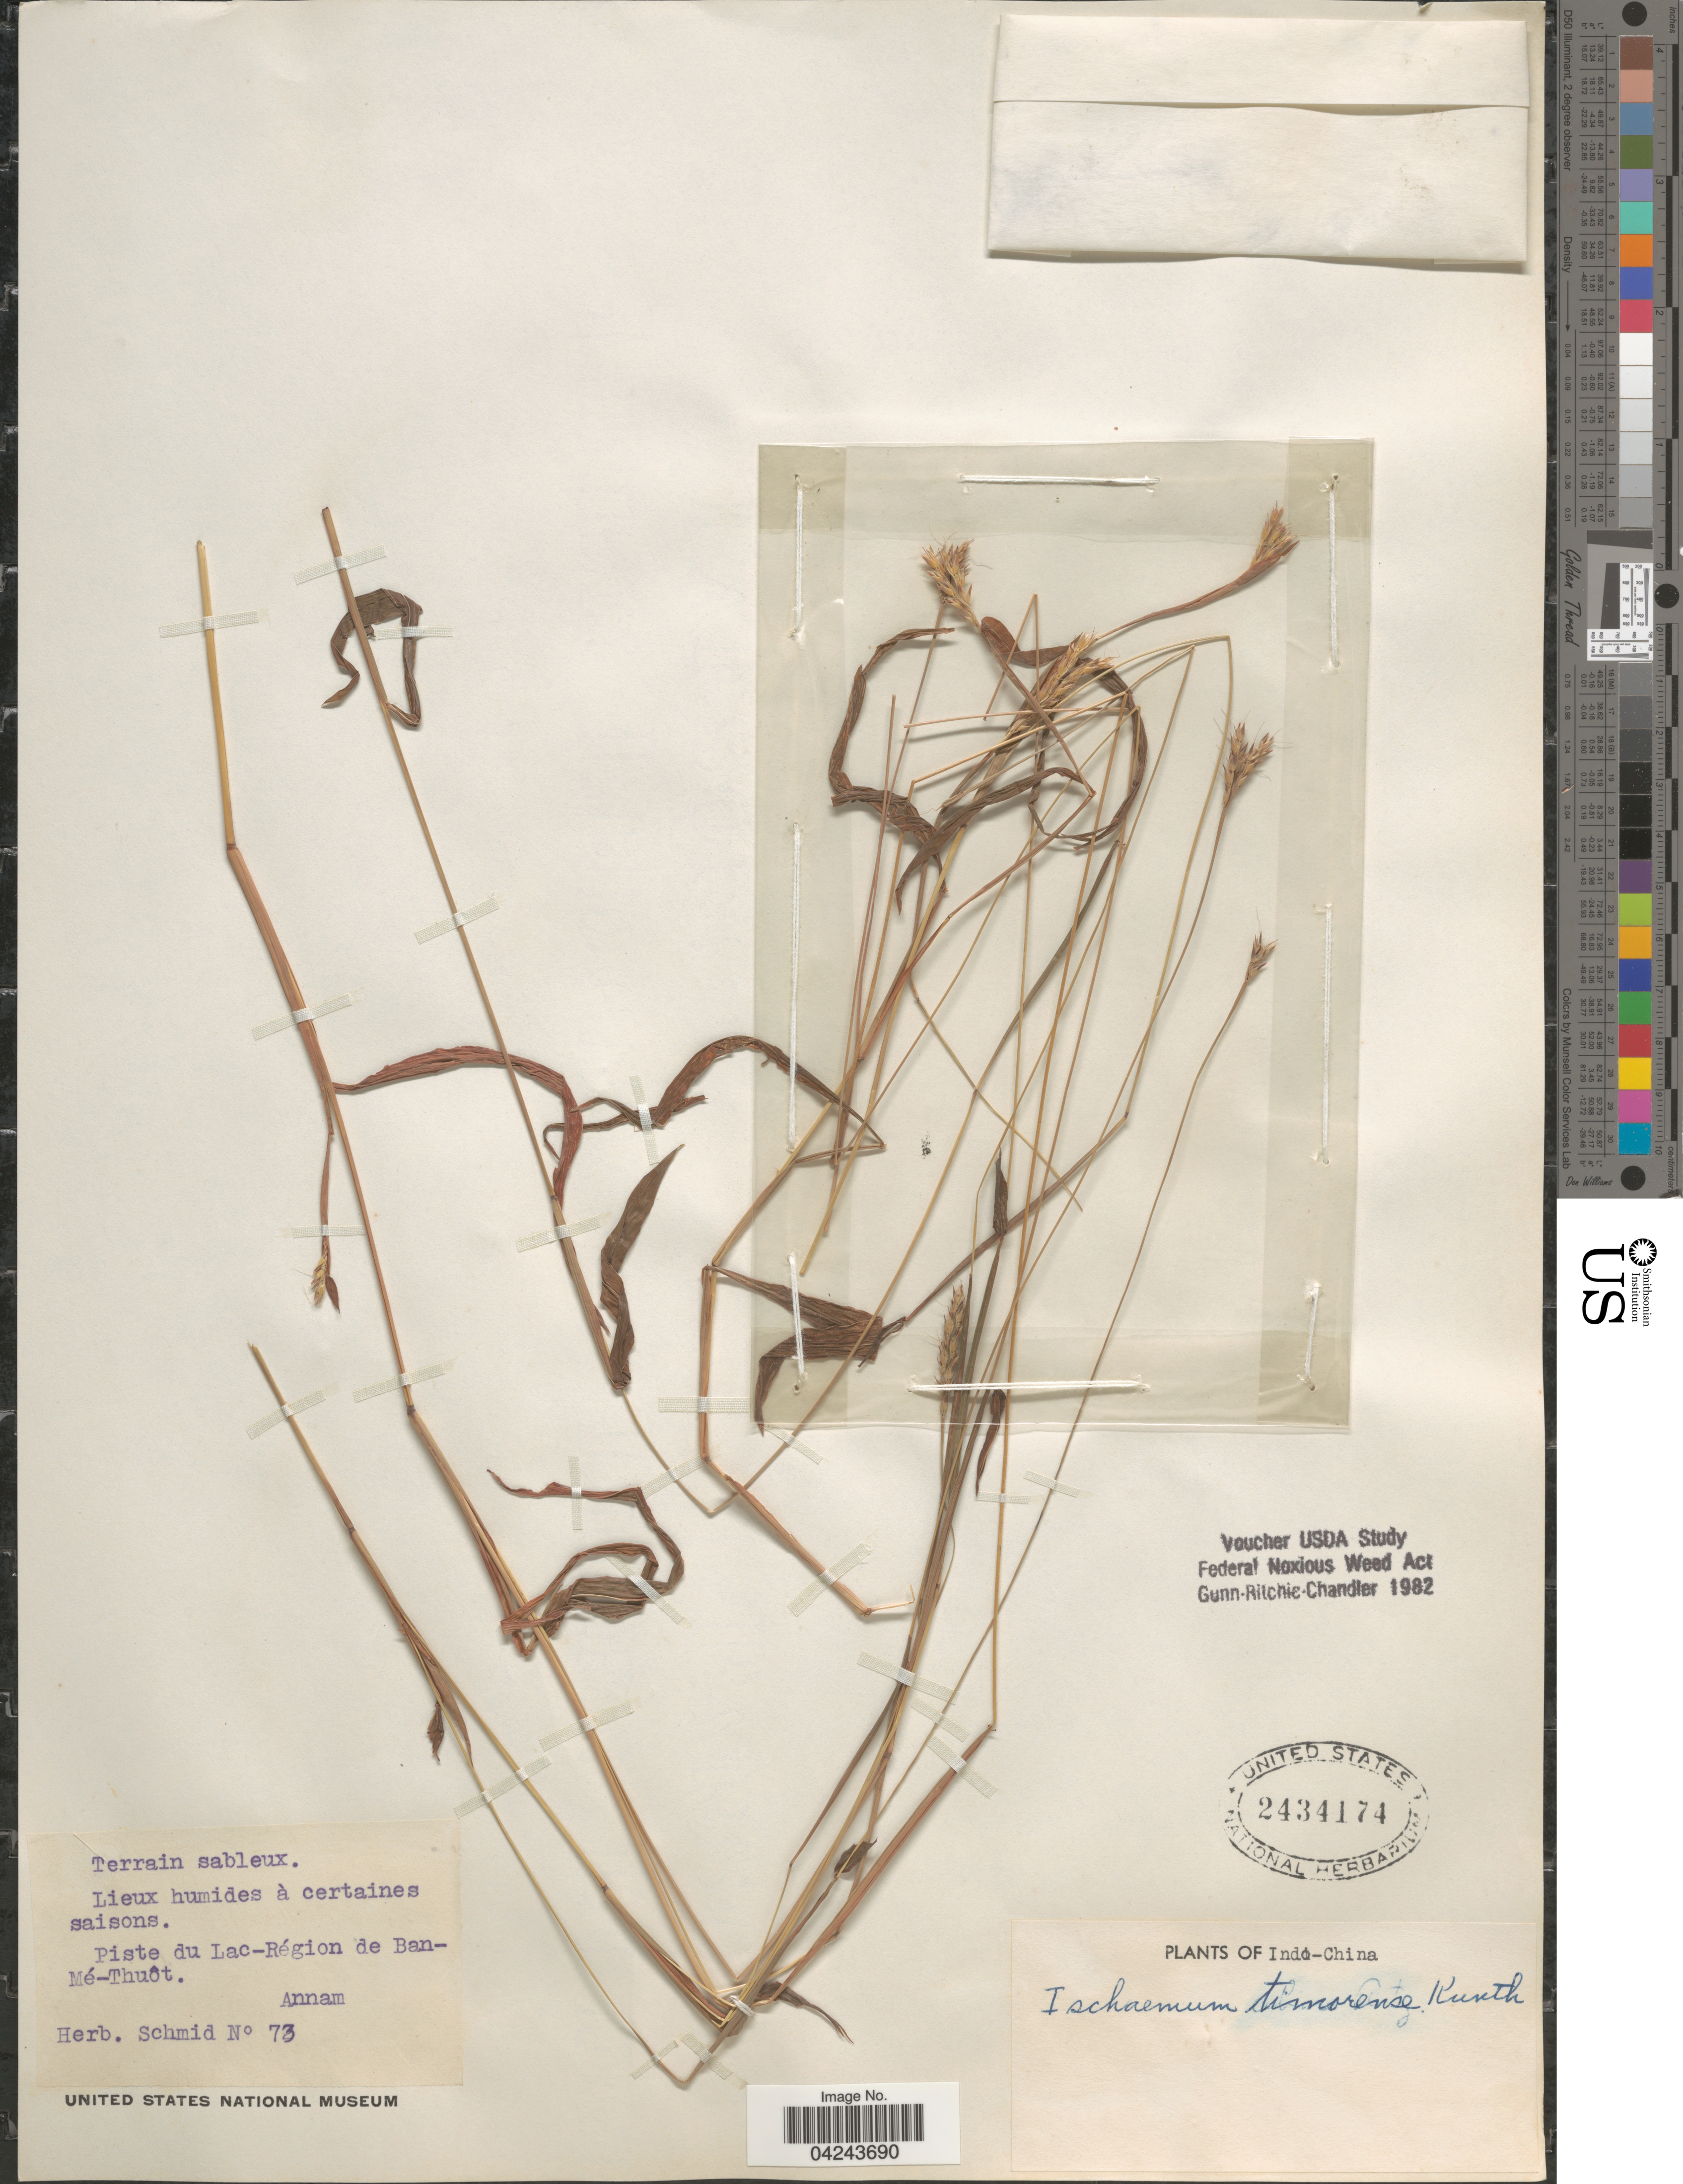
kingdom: Plantae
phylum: Tracheophyta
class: Liliopsida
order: Poales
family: Poaceae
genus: Ischaemum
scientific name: Ischaemum timorense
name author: Kunth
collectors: Schmid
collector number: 73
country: Vietnam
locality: Piste du Lac- Région de Ban-Mé-Thuôt. Annam.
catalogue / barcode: US 2434174